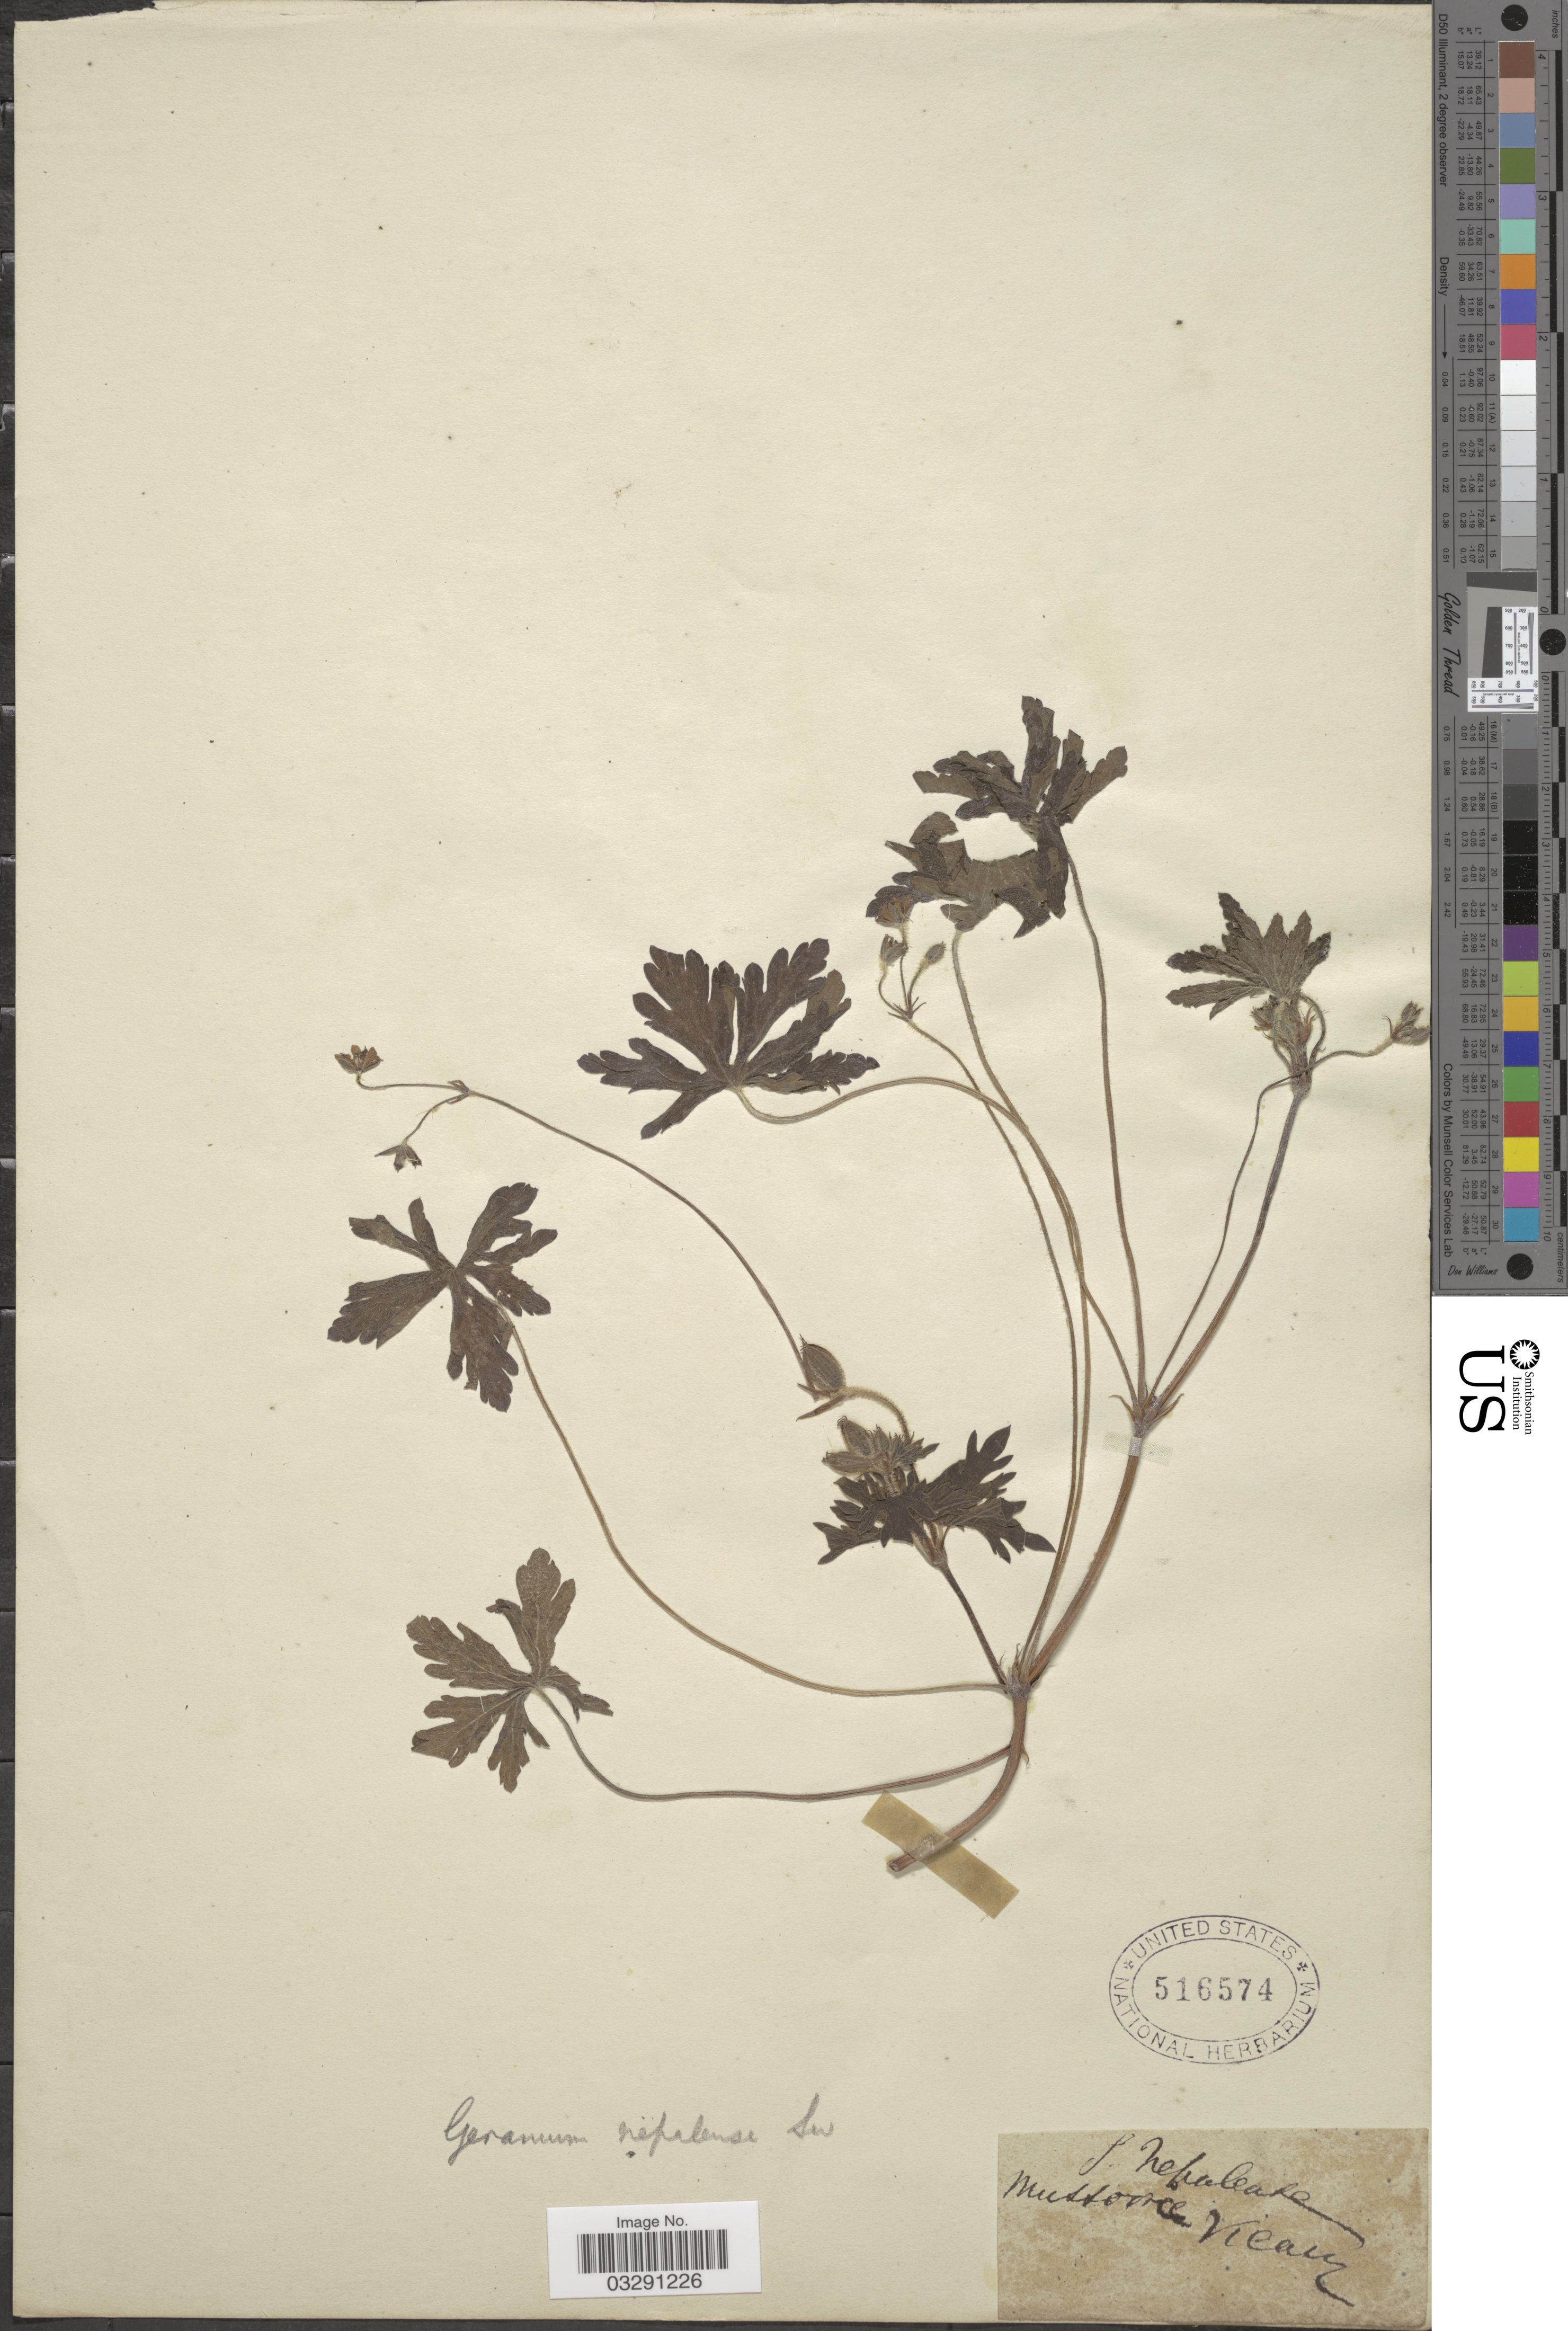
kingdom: Plantae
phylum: Tracheophyta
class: Magnoliopsida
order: Geraniales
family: Geraniaceae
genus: Geranium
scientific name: Geranium nepalense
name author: Sweet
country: India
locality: Mussoorie, Vieaux. [interpreted]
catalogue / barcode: US 516574